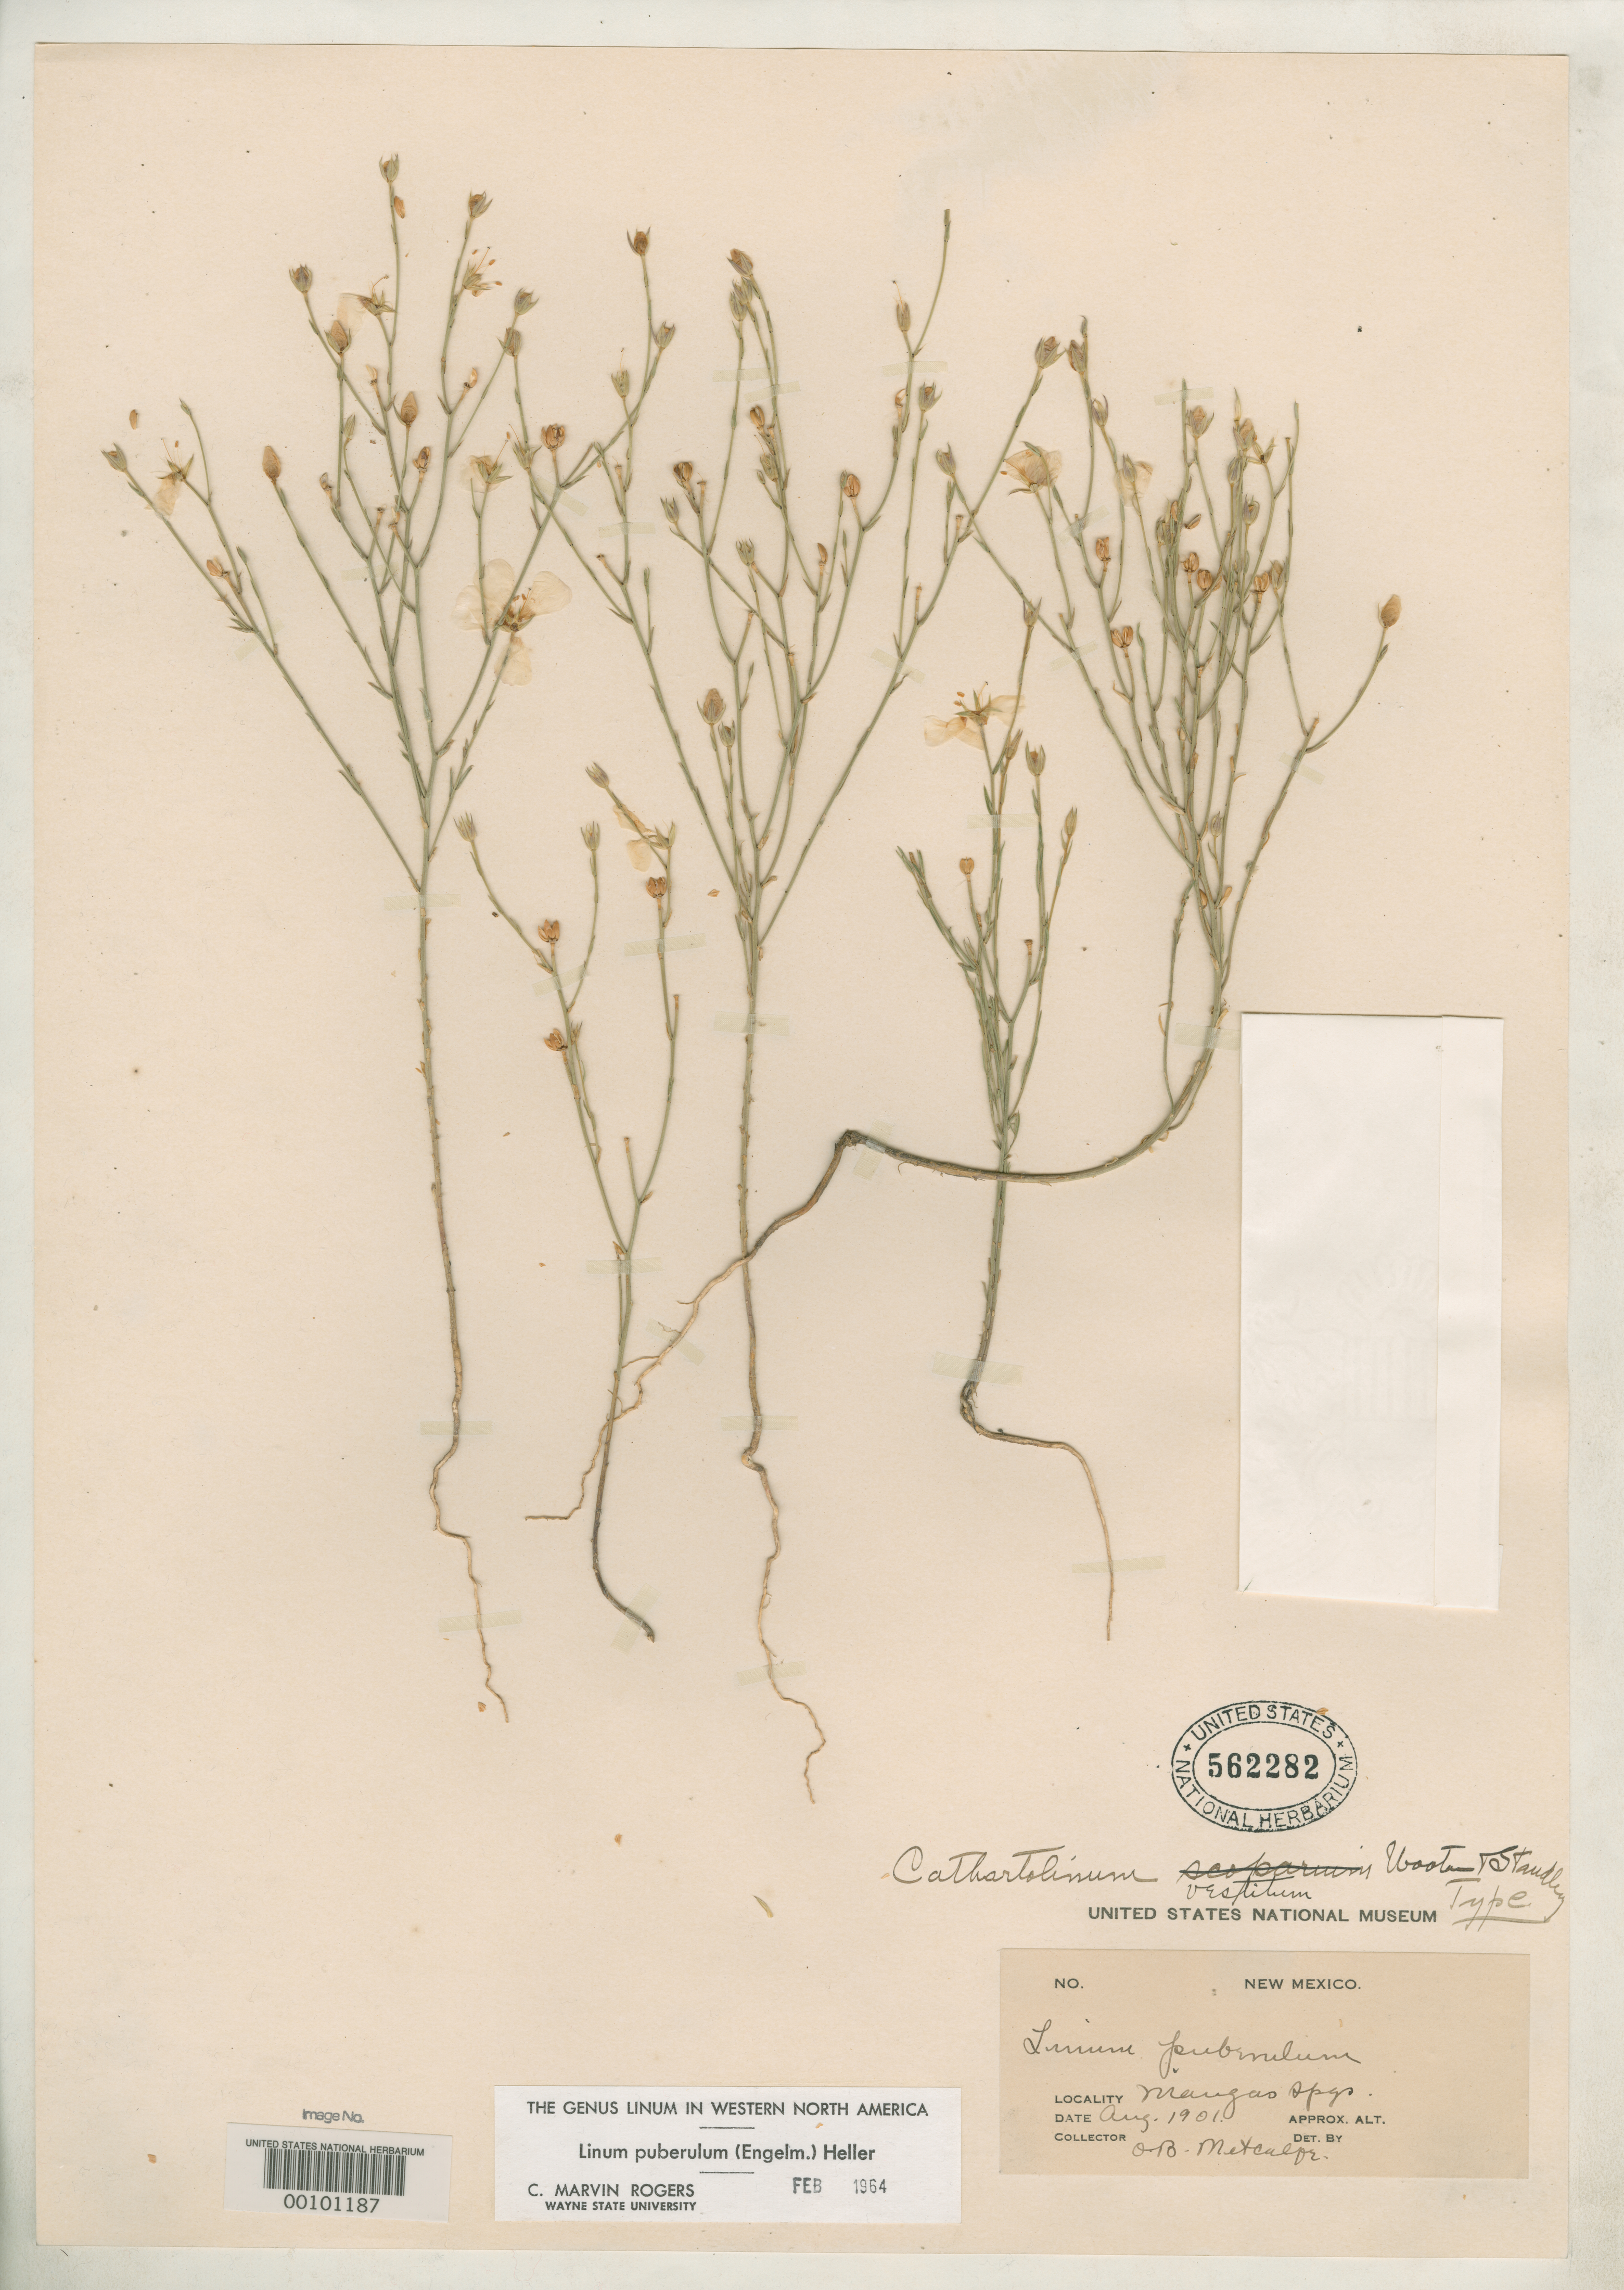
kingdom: Plantae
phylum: Tracheophyta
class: Magnoliopsida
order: Malpighiales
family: Linaceae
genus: Cathartolinum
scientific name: Cathartolinum vestitum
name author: Wooton & Standl.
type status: Holotype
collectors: O. B. Metcalfe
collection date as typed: Aug 1901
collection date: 1901-08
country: United States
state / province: New Mexico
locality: Mangas Springs.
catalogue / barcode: US 562282